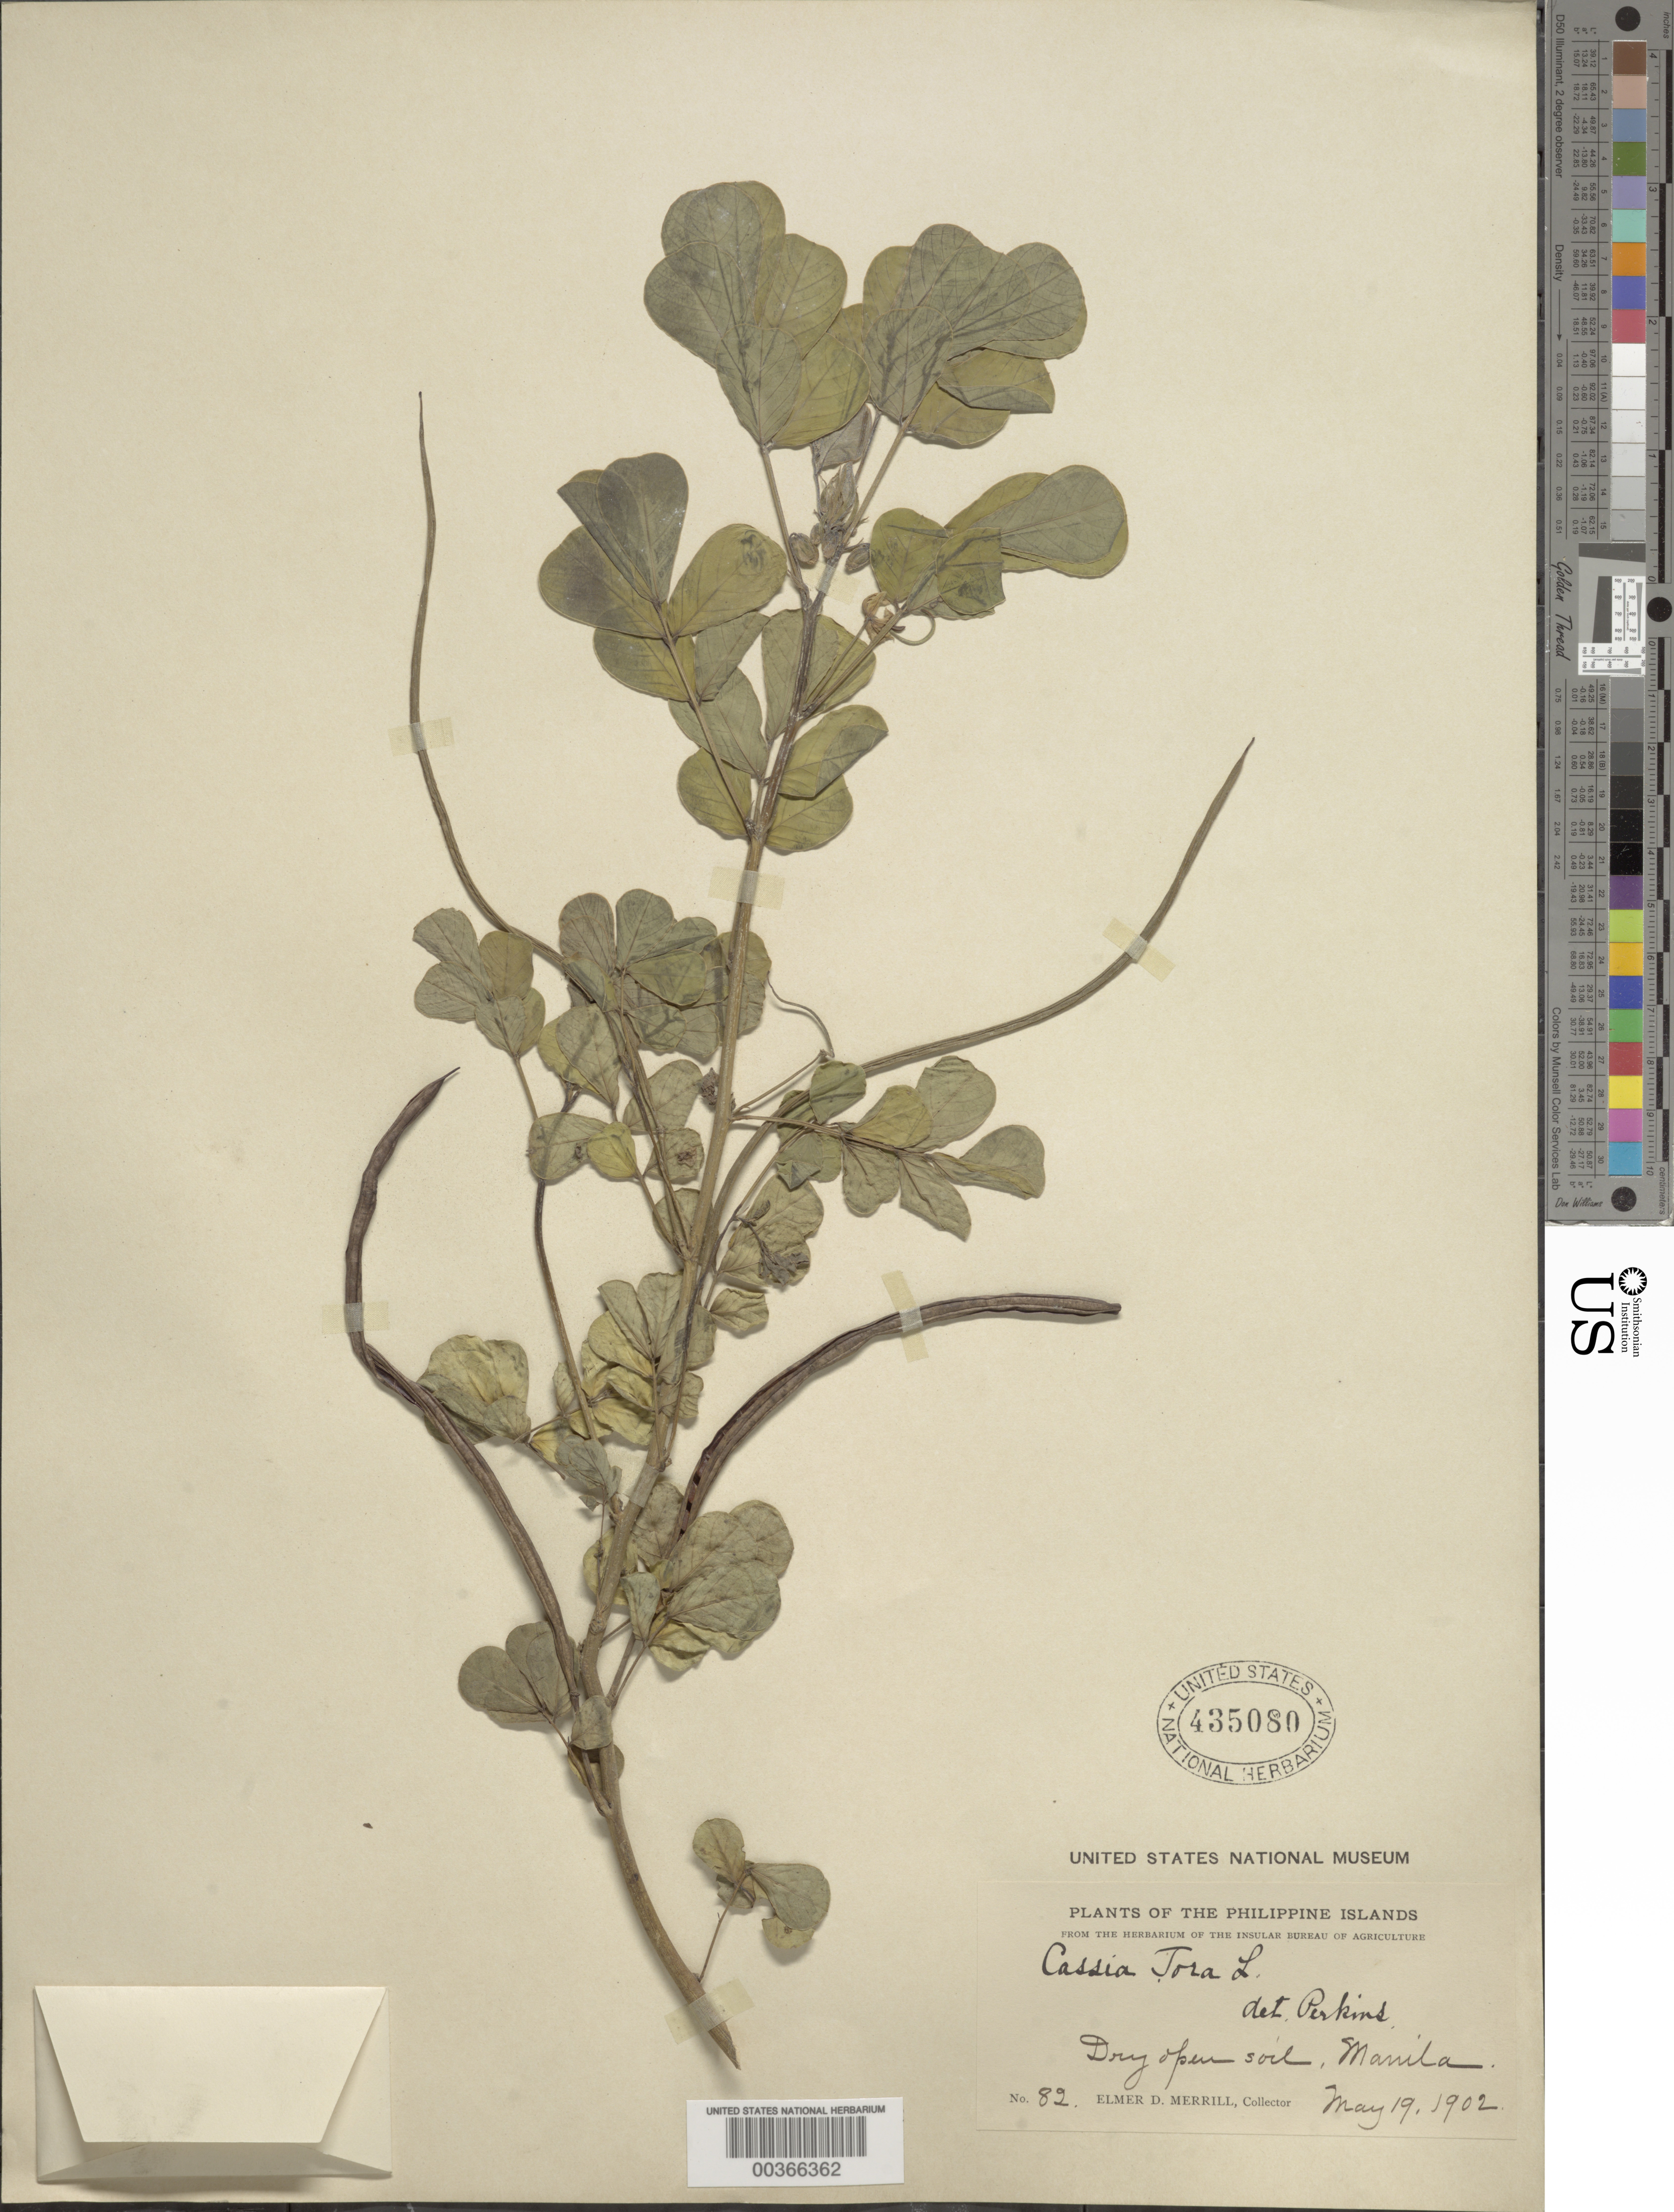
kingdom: Plantae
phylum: Tracheophyta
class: Magnoliopsida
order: Fabales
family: Fabaceae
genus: Senna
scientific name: Senna obtusifolia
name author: (L.) H.S. Irwin & Barneby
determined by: Strong, Mark T., (BOT), Smithsonian Institution - National Museum of Natural History (UNITED STATES)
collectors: E. D. Merrill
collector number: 82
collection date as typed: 19 May 1902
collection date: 1902-05-19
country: Philippines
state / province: National Capital Region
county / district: Manila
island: Luzon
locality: Manila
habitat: Dry open soil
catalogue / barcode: US 435080